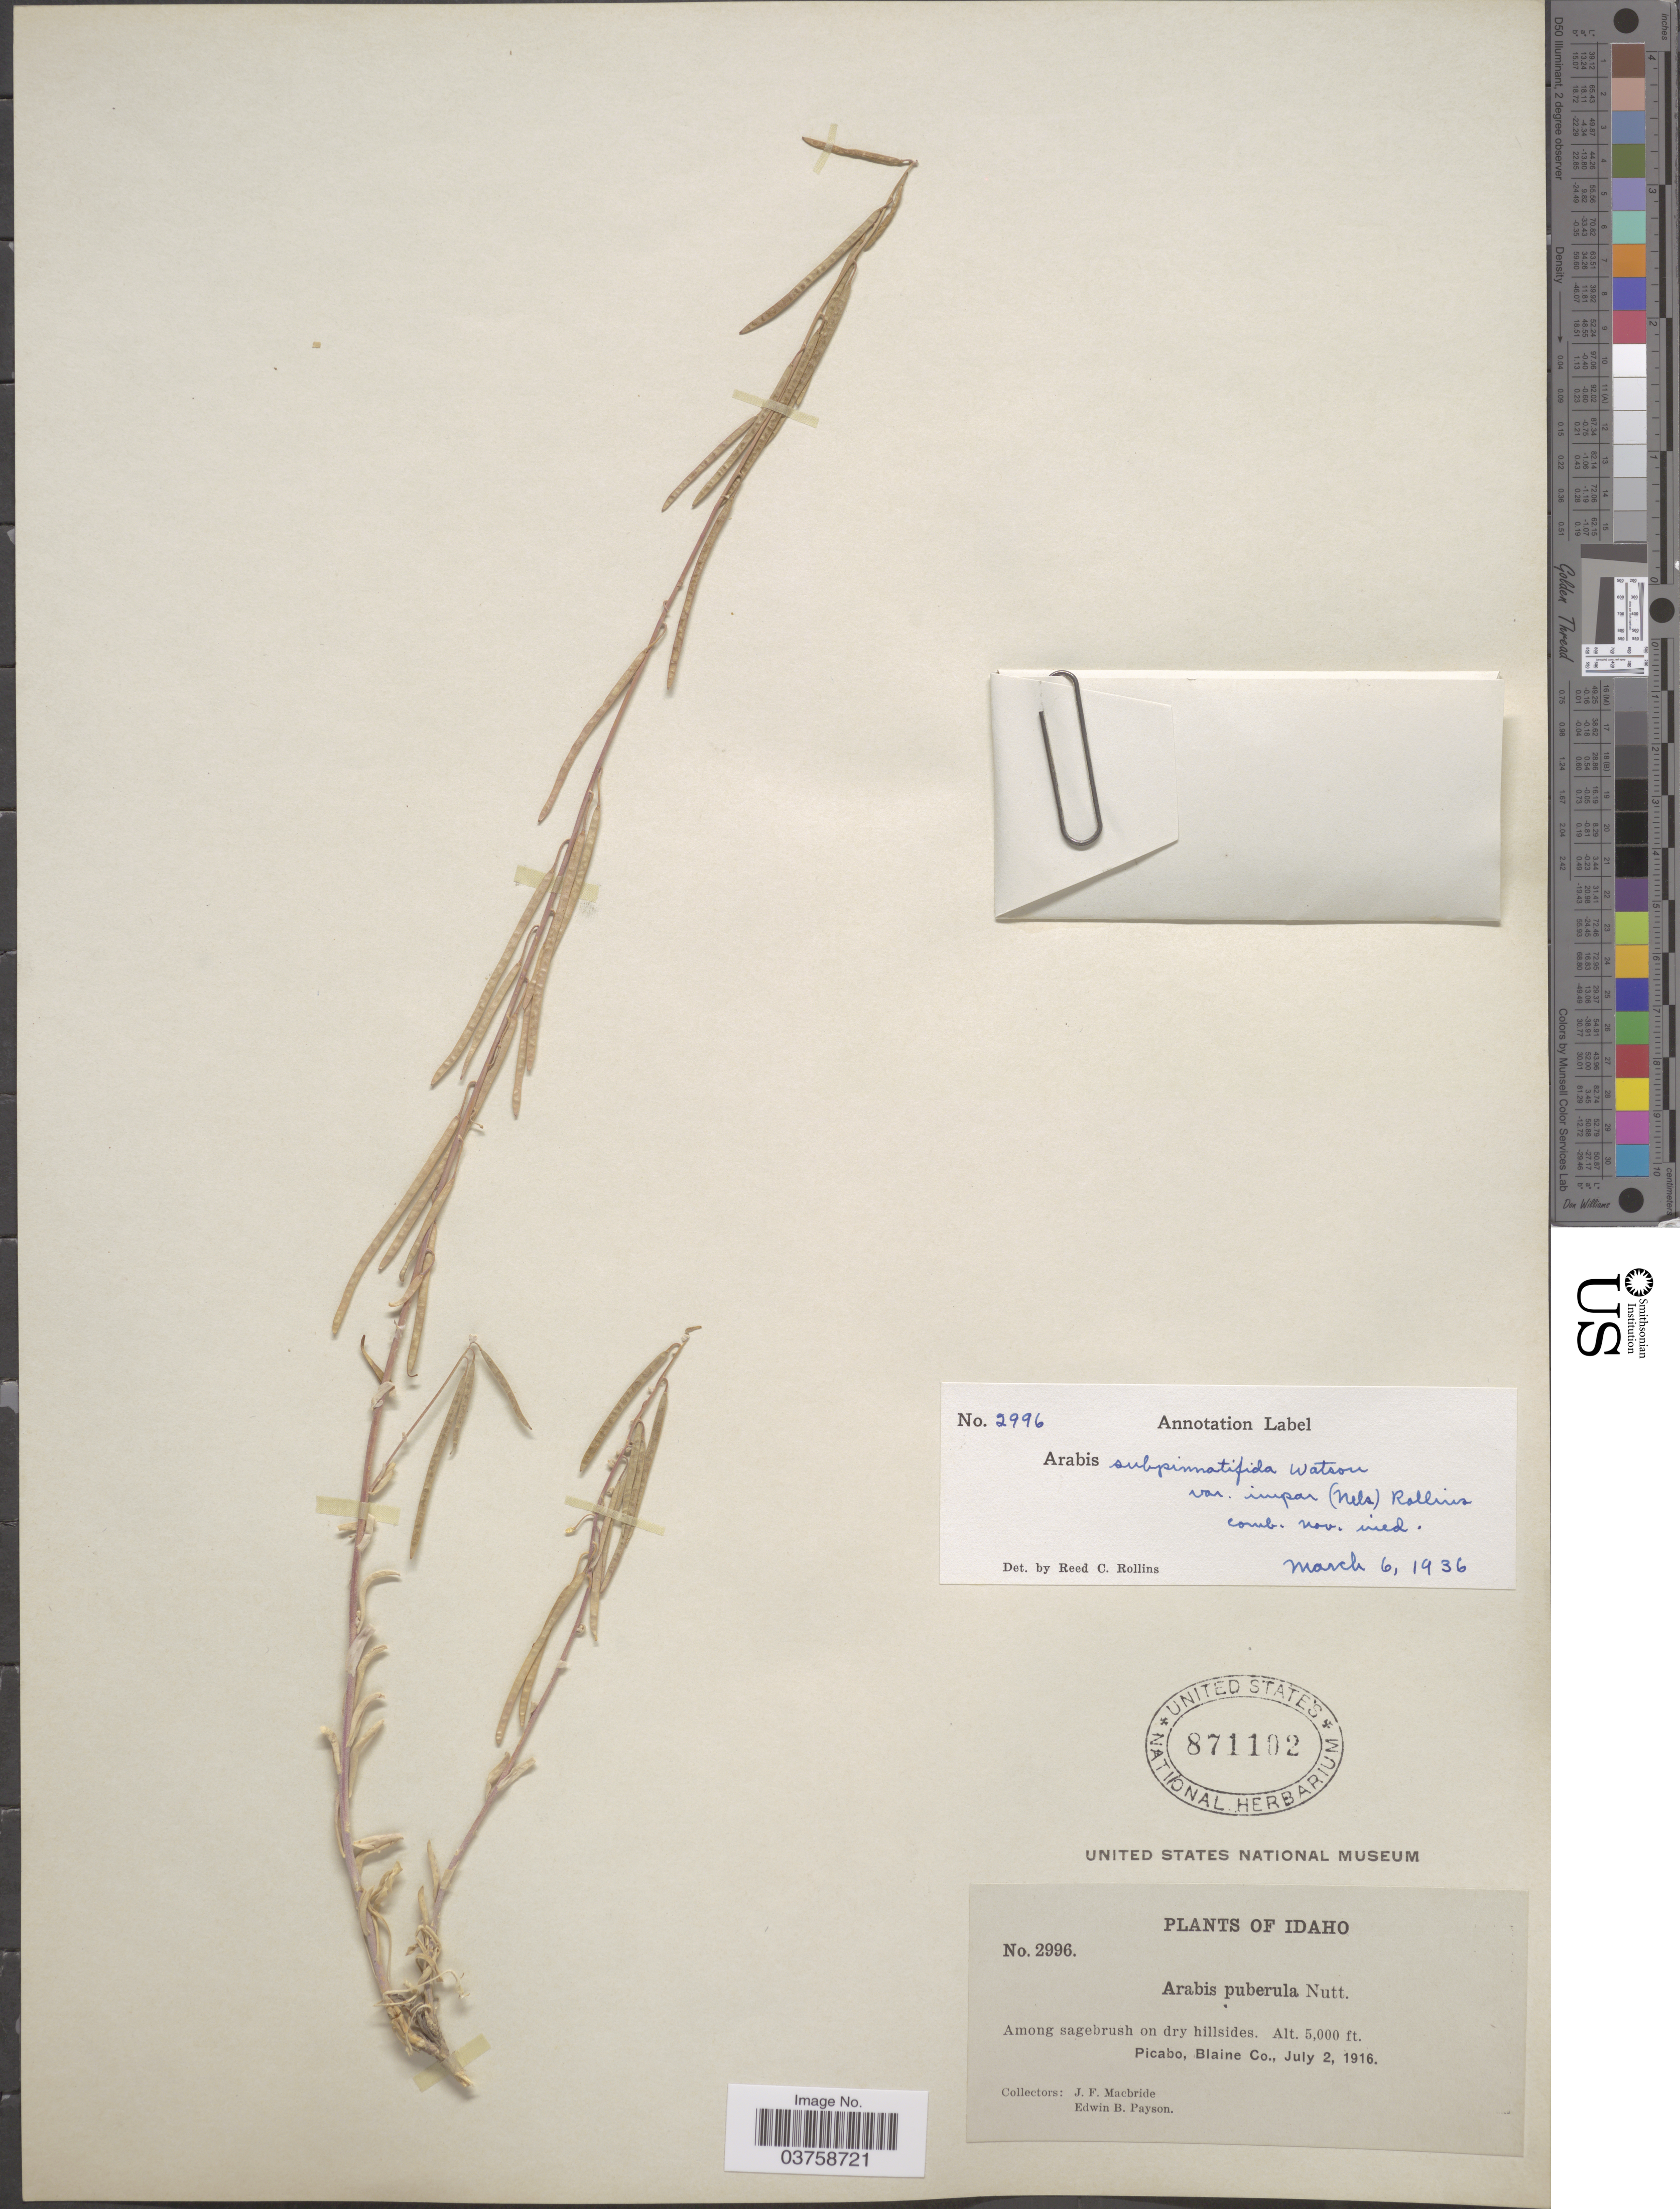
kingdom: Plantae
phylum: Tracheophyta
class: Magnoliopsida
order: Brassicales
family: Brassicaceae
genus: Arabis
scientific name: Arabis puberula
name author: Nutt.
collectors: J. F. Macbride & E. B. Payson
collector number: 2996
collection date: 1916-07-02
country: United States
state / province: Idaho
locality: Picabo, Blaine Co.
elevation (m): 1524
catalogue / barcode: US 871102